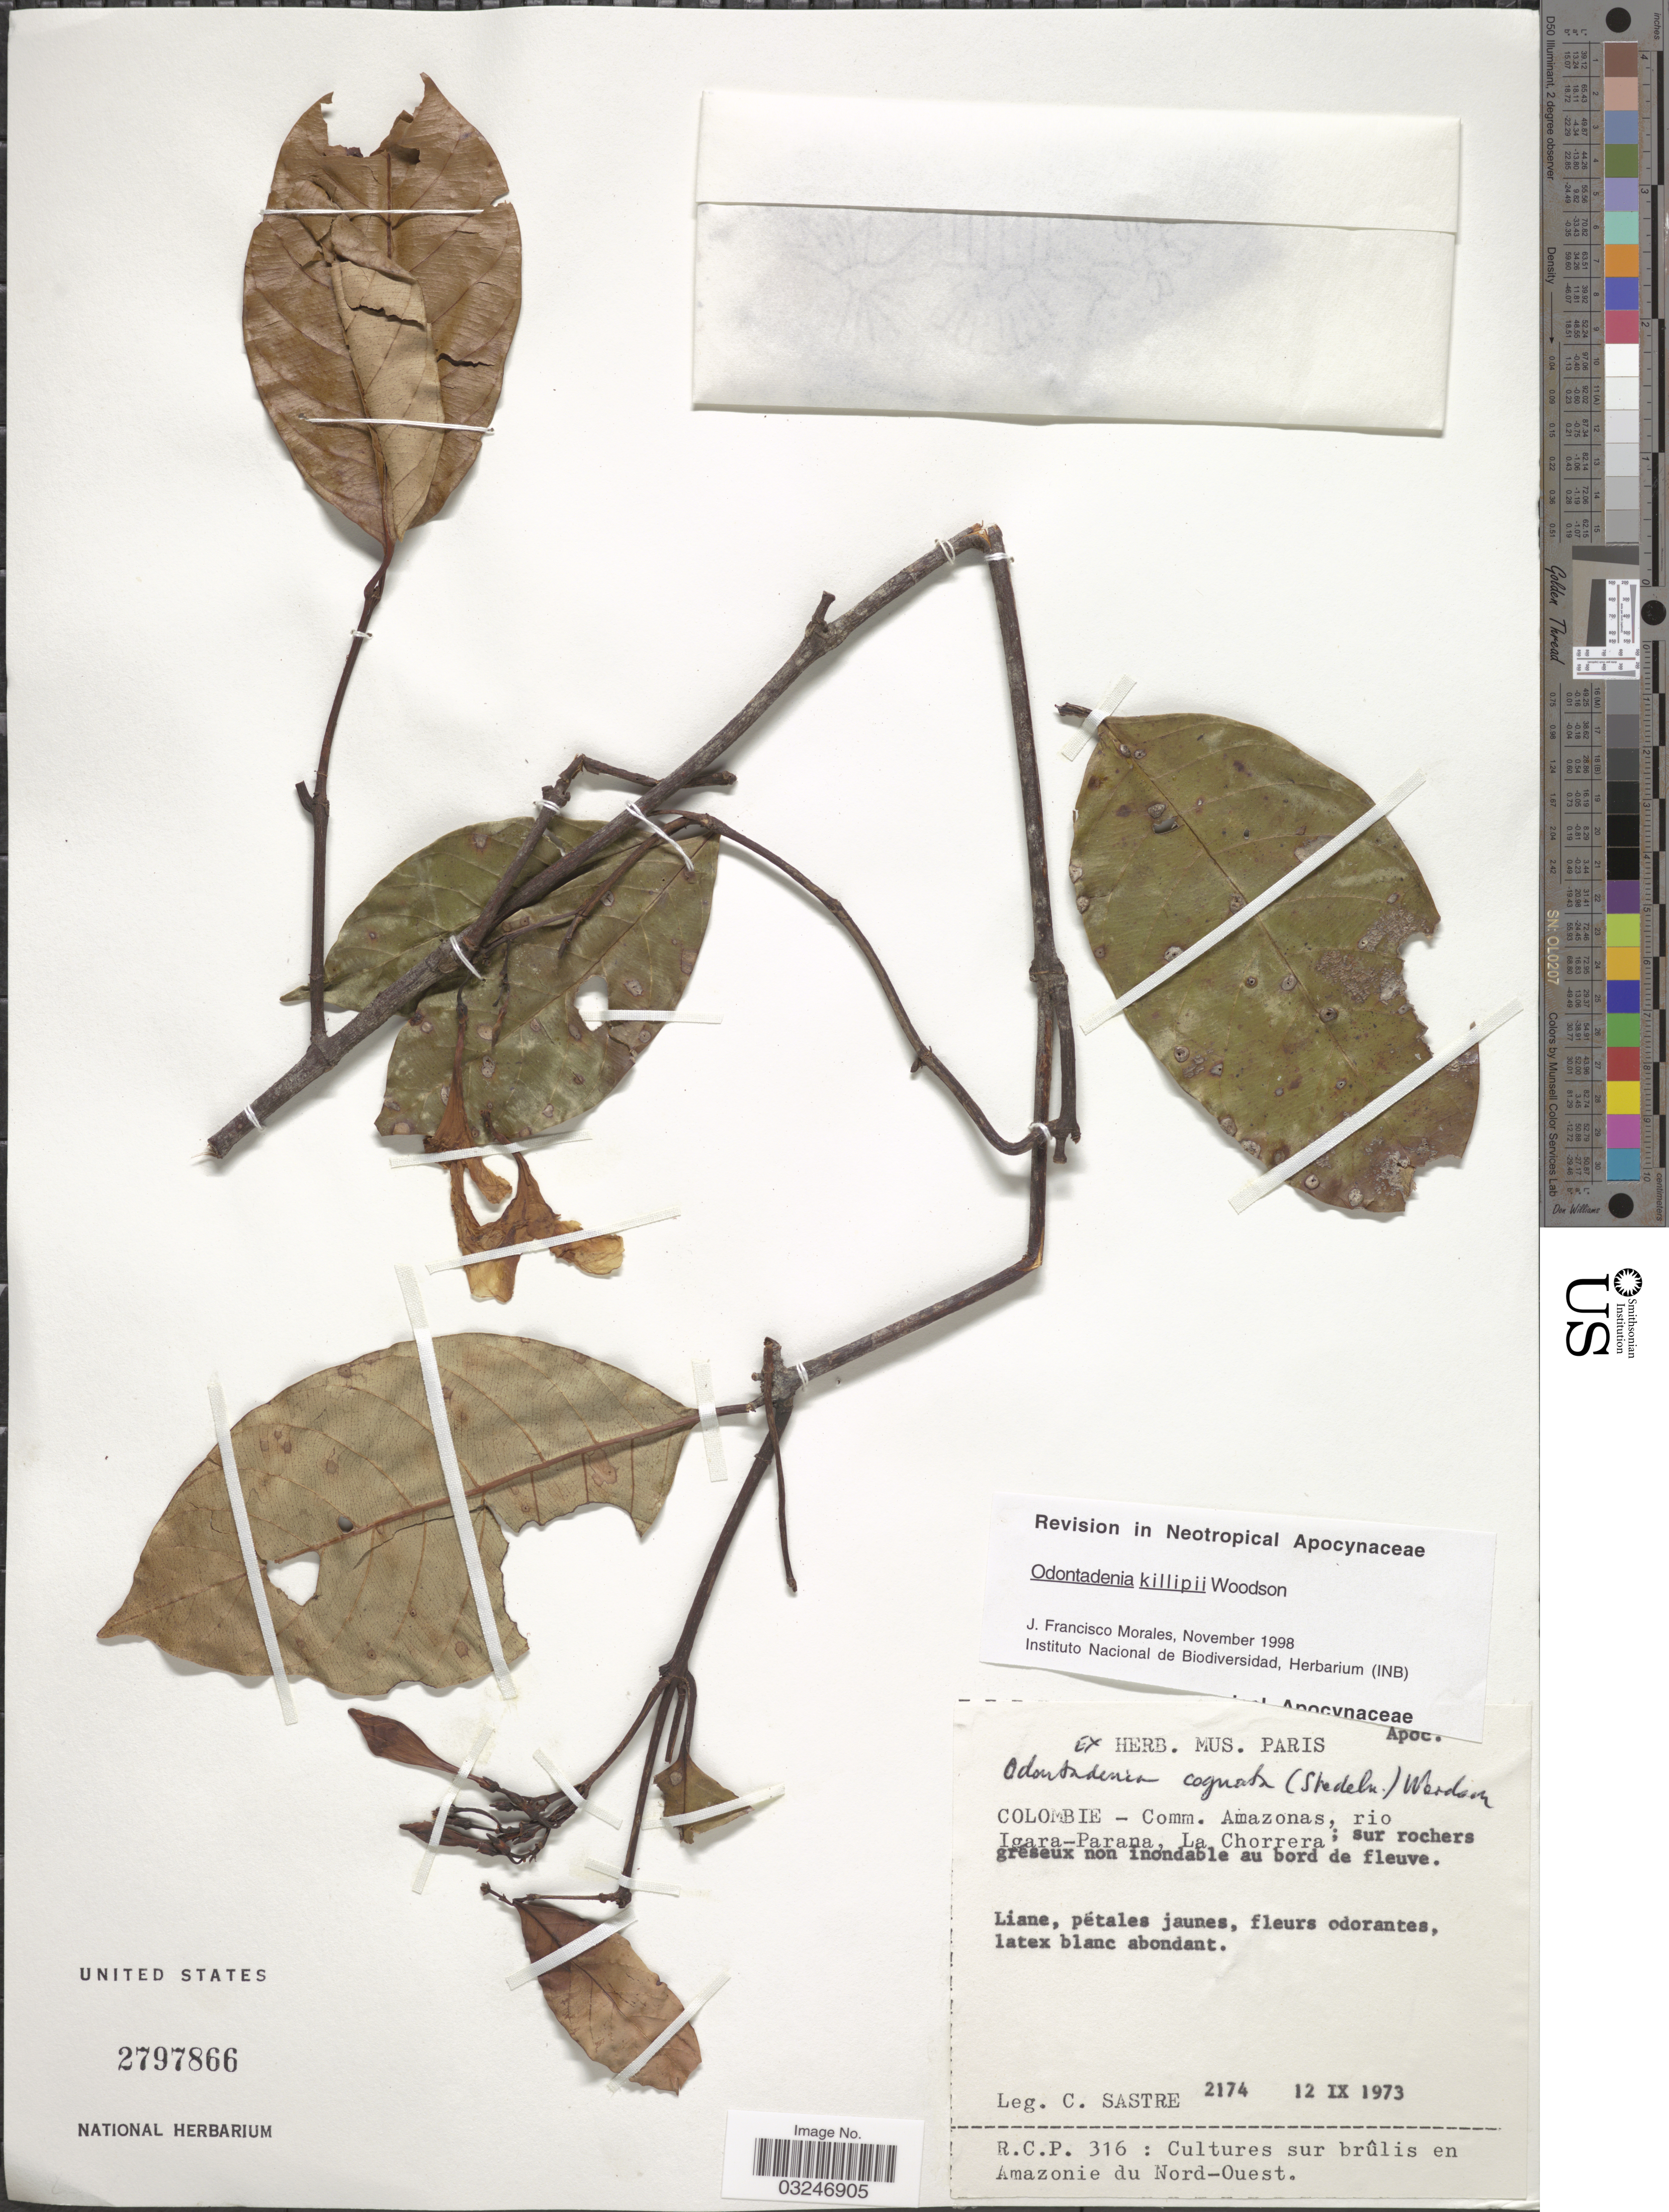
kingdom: Plantae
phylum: Tracheophyta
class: Magnoliopsida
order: Gentianales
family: Apocynaceae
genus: Odontadenia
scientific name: Odontadenia killipii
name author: Woodson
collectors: C. Sastre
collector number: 2174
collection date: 1973-09-12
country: Colombia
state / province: Amazônas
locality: Comm. Amazonas, rio Igara-Parana, La Chorrera.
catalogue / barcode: US 2797866